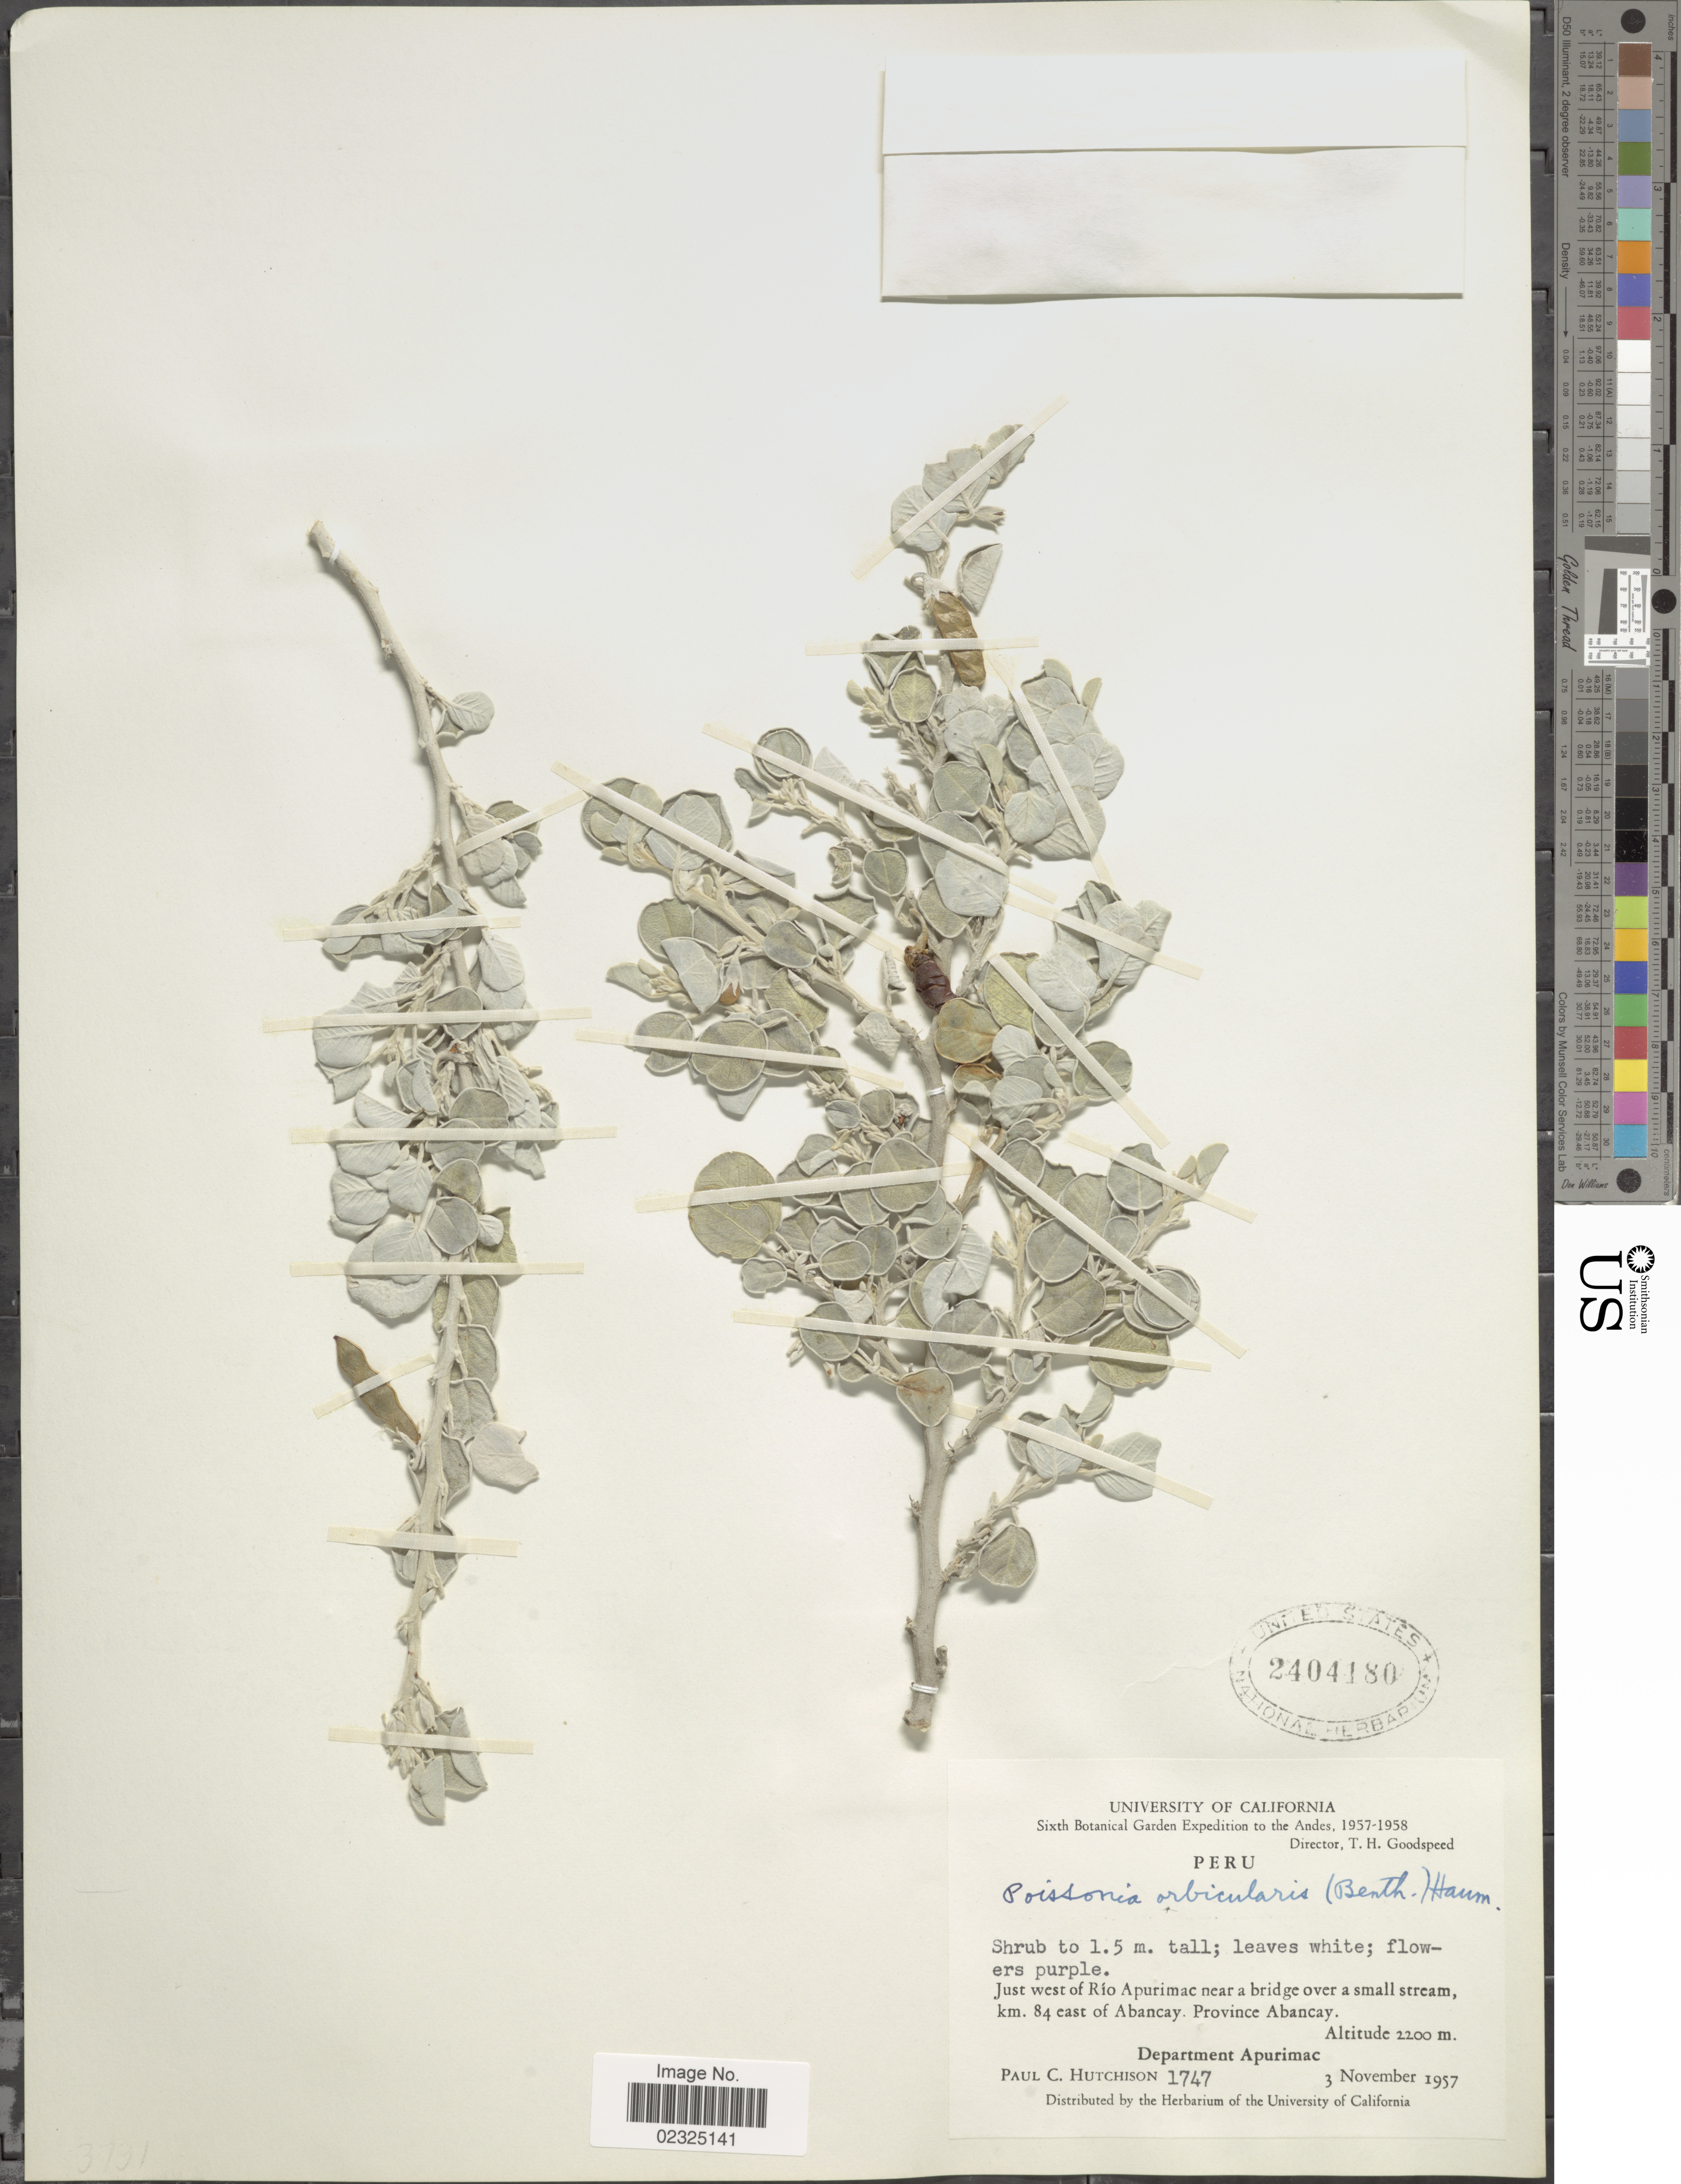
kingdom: Plantae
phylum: Tracheophyta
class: Magnoliopsida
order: Fabales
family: Fabaceae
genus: Poissonia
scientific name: Poissonia orbicularis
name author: (Benth.) Hauman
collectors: P. C. Hutchison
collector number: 1747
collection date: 1957-11-03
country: Peru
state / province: Apurímac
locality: Just west of Rio Apurimac near a bridge over a small stream, km. 84 east of Abancay, Province Abancay.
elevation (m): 2200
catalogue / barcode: US 2404180